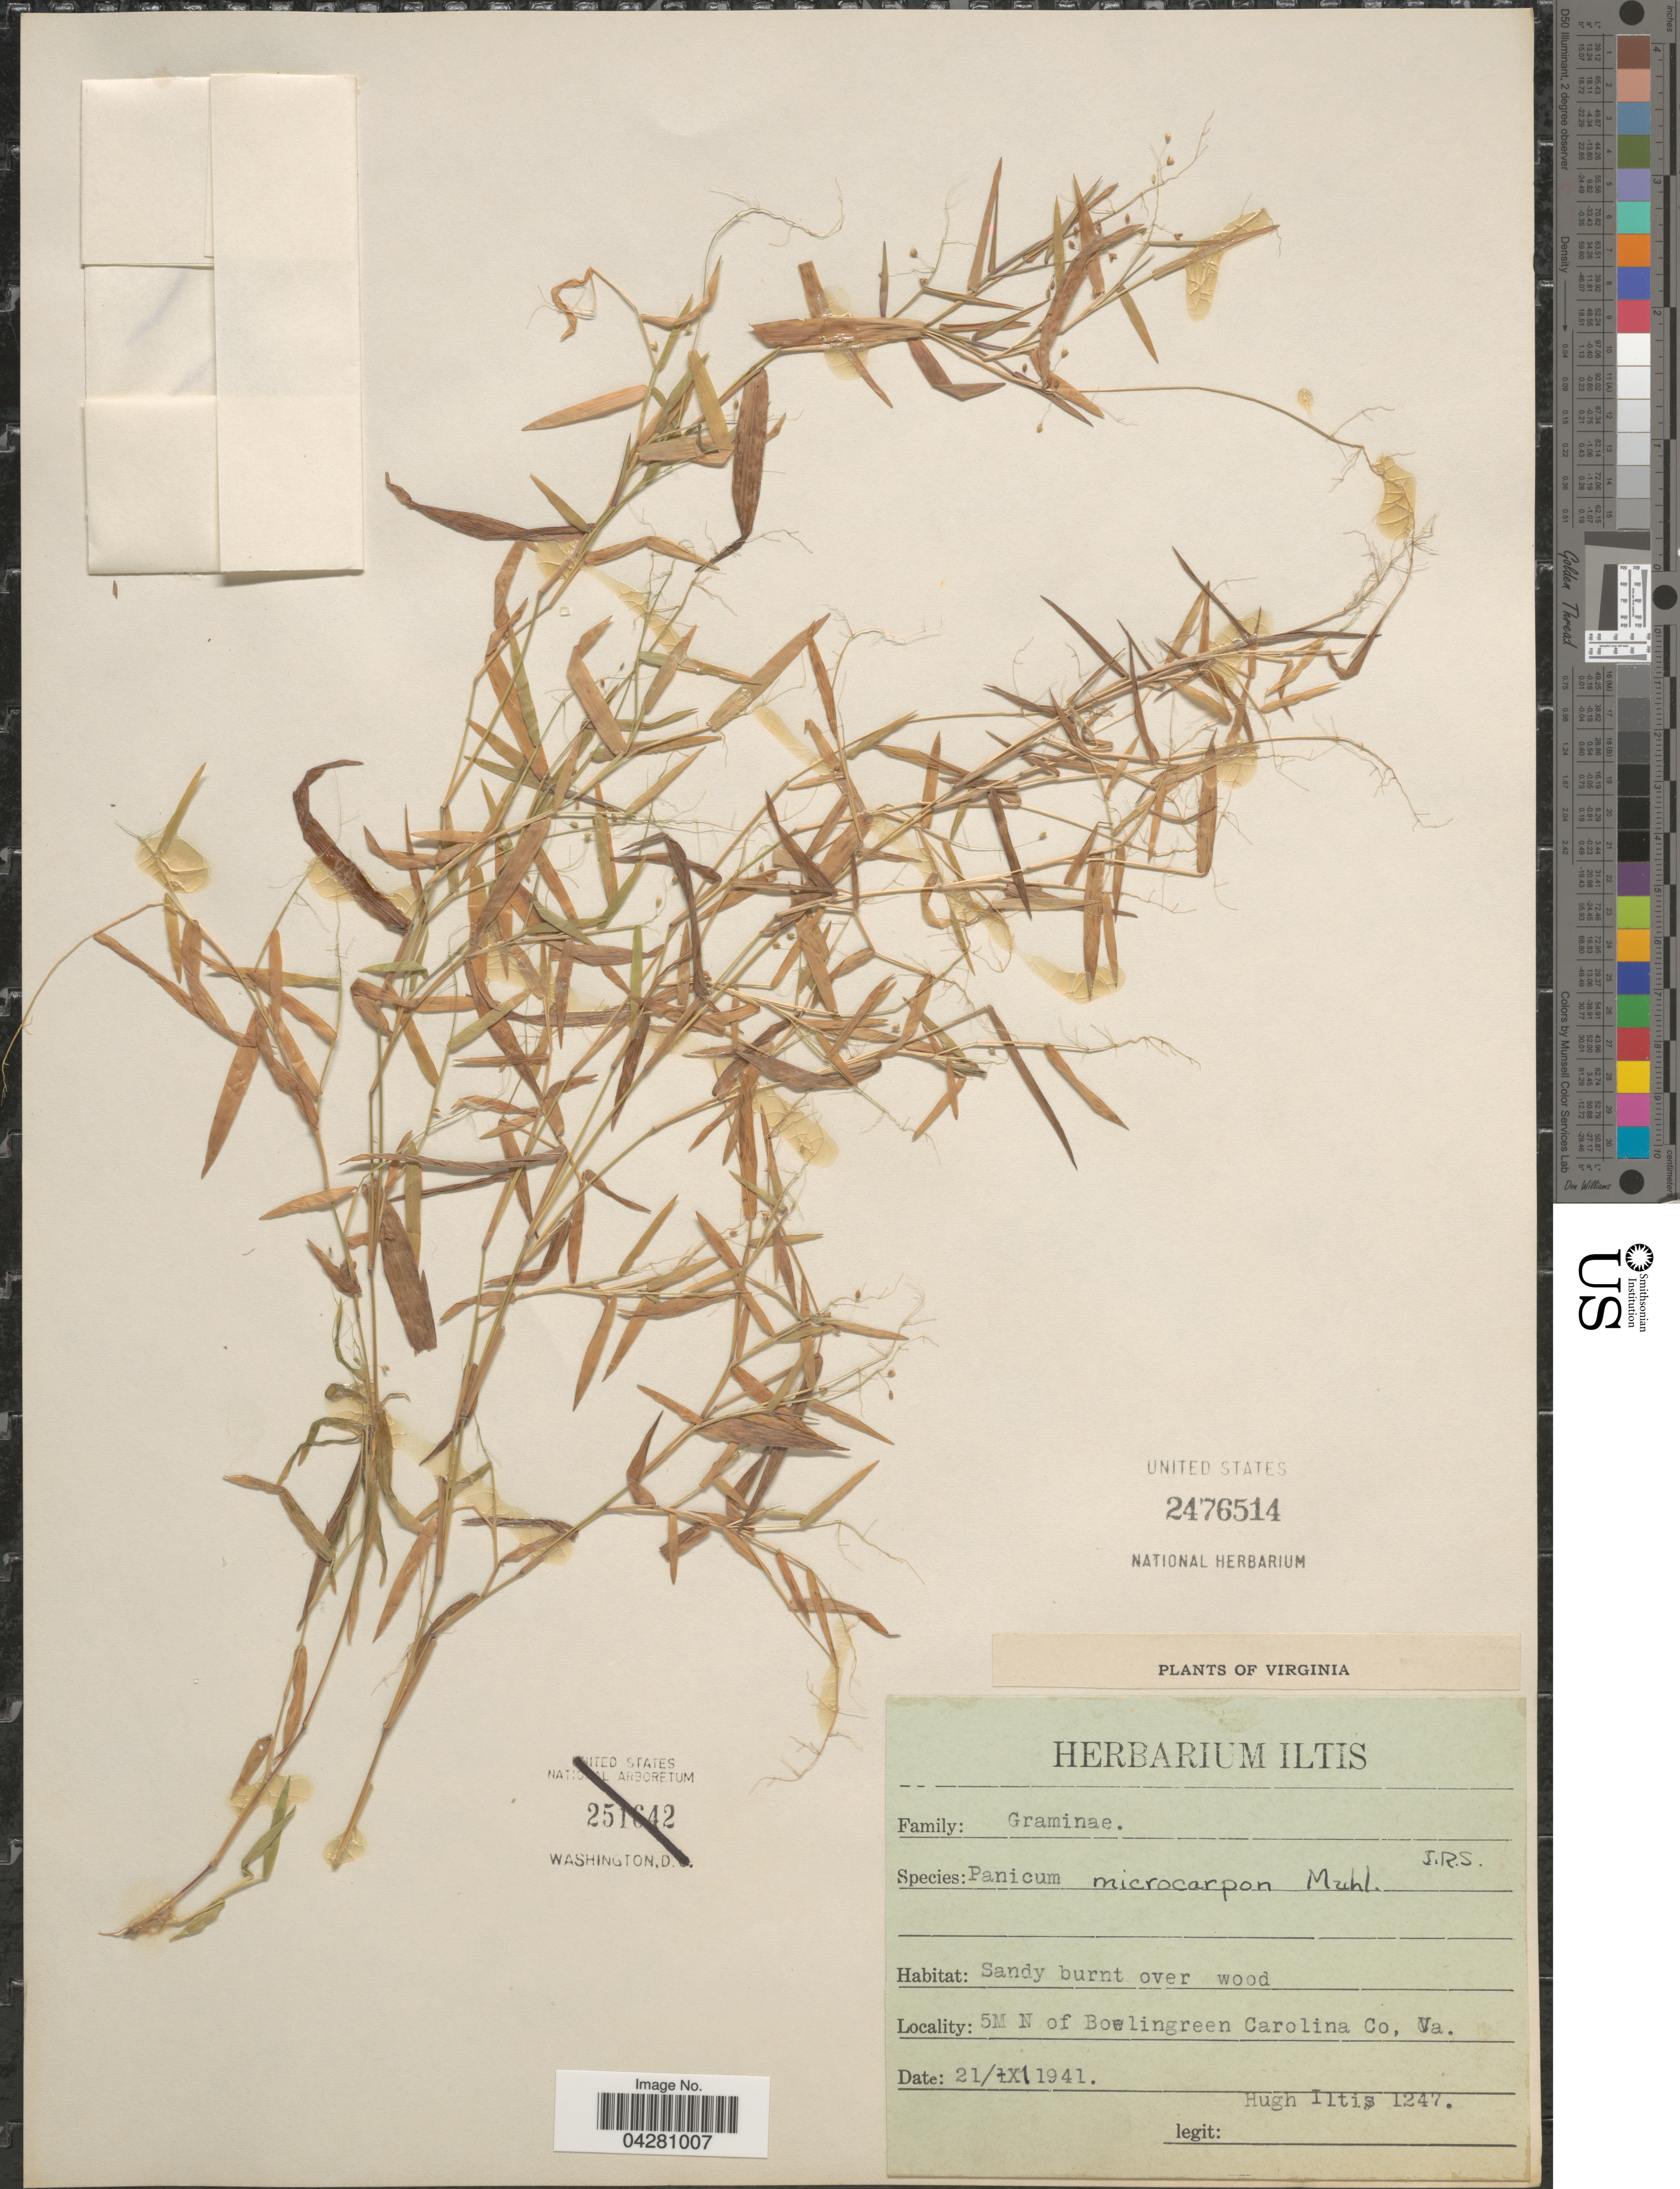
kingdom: Plantae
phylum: Tracheophyta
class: Liliopsida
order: Poales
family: Poaceae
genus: Dichanthelium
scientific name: Dichanthelium dichotomum var. dichotomum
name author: (L.) Gould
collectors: H. H. Iltis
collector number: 1247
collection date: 1941-11-21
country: United States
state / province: Virginia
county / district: Caroline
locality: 5M N of Bowlingreen Carolina Co.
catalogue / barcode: US 2476514